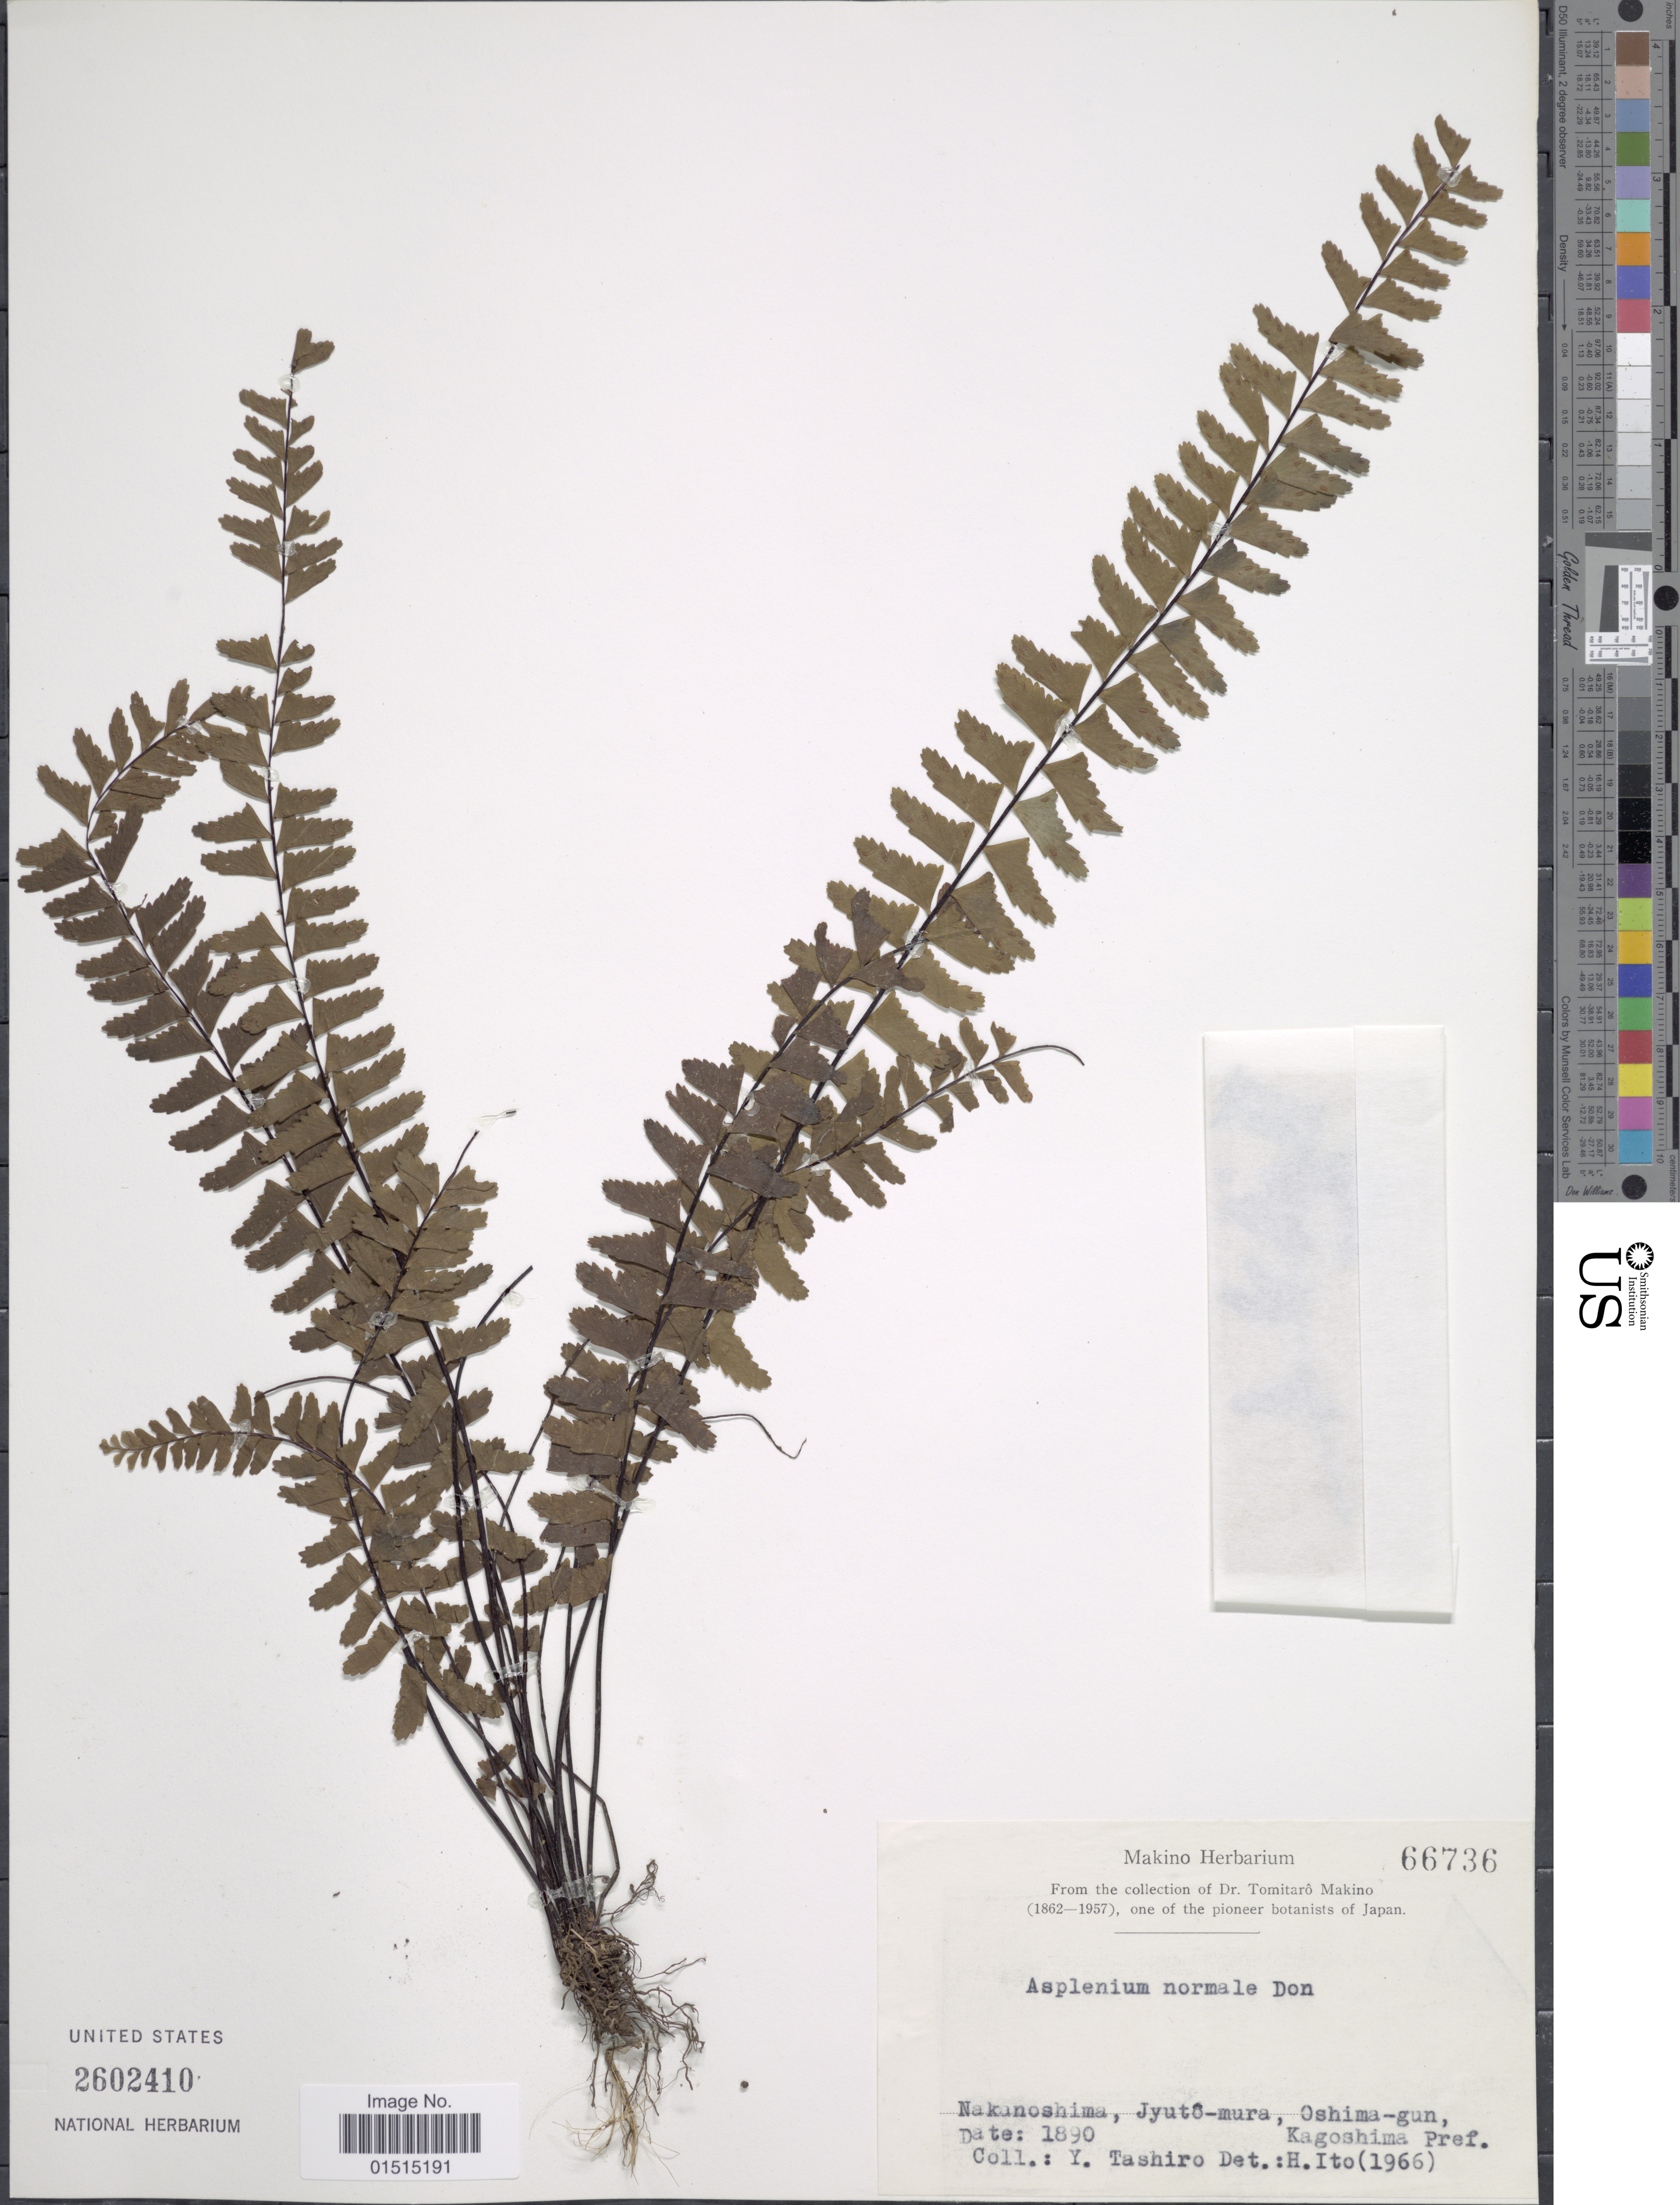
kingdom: Plantae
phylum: Tracheophyta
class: Polypodiopsida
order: Polypodiales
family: Aspleniaceae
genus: Asplenium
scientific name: Asplenium normale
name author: D. Don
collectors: Y. Tashiro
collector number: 667636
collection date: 1890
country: Japan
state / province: Kagosima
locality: Nakanoshima, Jyuto-mura, Oshima-gun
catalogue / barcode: US 2602410